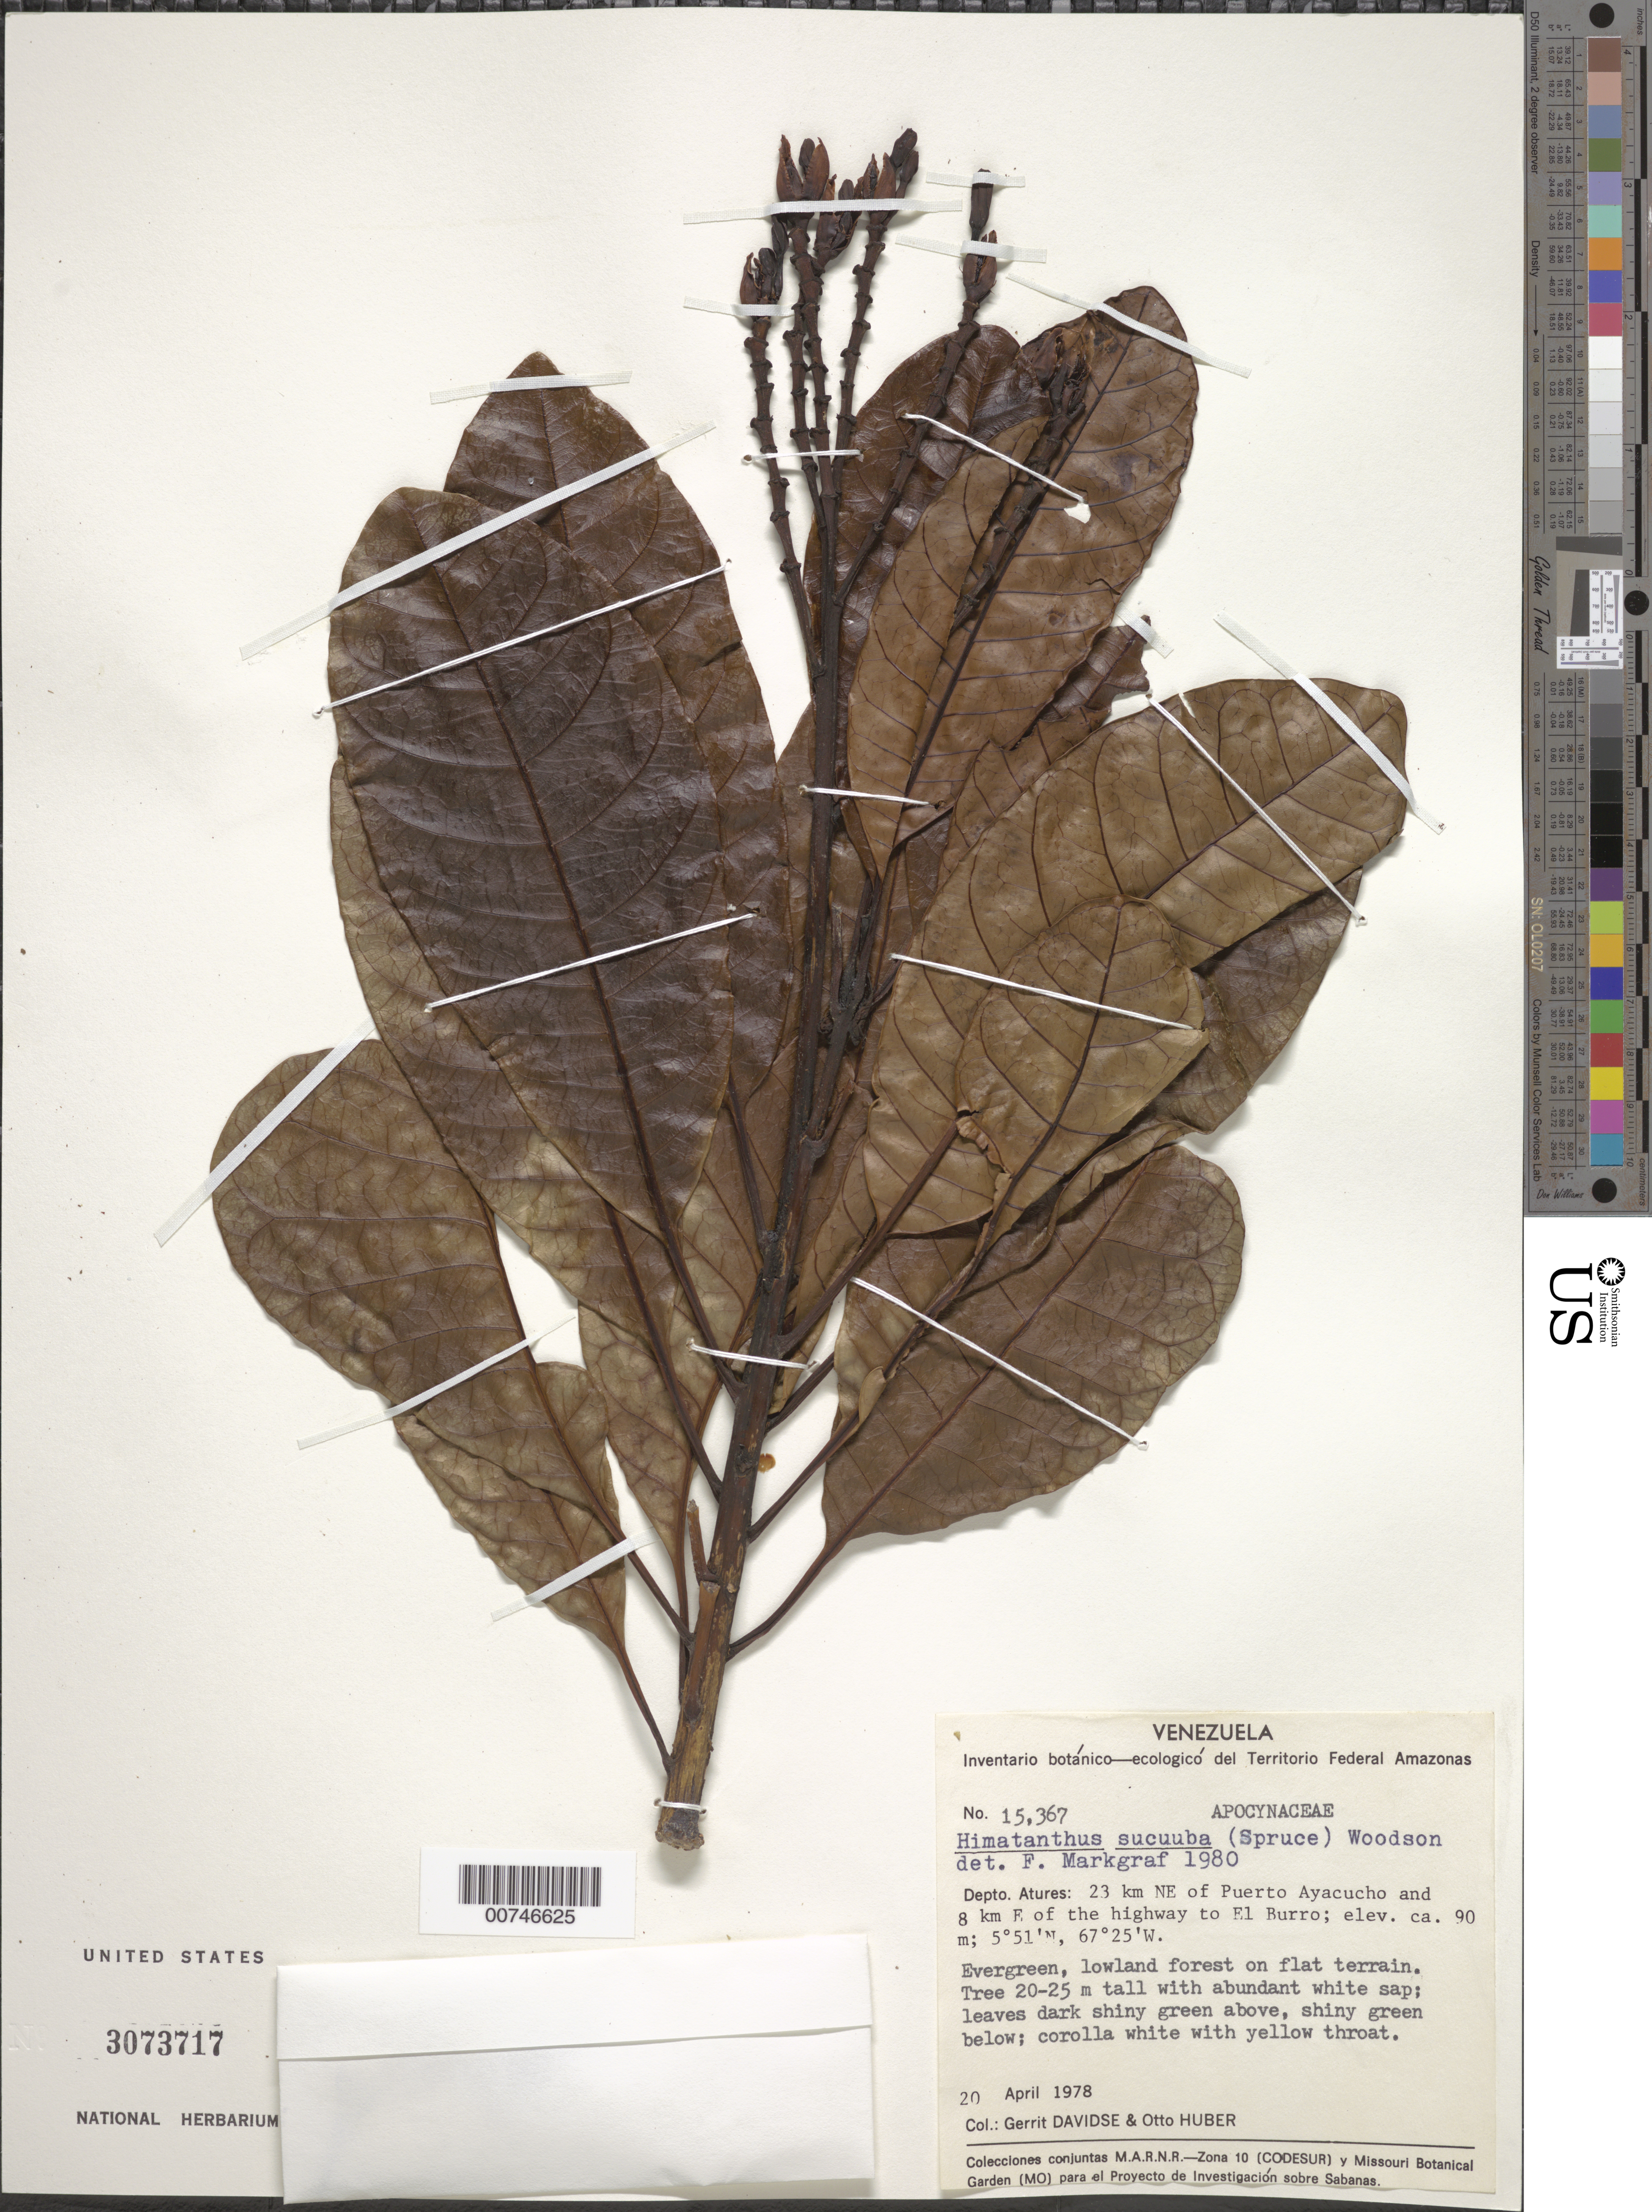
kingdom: Plantae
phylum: Tracheophyta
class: Magnoliopsida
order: Gentianales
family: Apocynaceae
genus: Himatanthus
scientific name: Himatanthus sucuuba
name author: (Spruce) Woodson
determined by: Markgraf, Friedrich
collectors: G. Davidse & O. Huber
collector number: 15367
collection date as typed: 20-Apr-78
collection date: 1978-04-20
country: Venezuela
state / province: Amazonas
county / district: Atures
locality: Puerto Ayacucho, 23 km NE of, 8 km E of highway to El Burro, near Cachama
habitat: Evergreen lowland forest on flat terrain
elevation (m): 90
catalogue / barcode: US 3073717